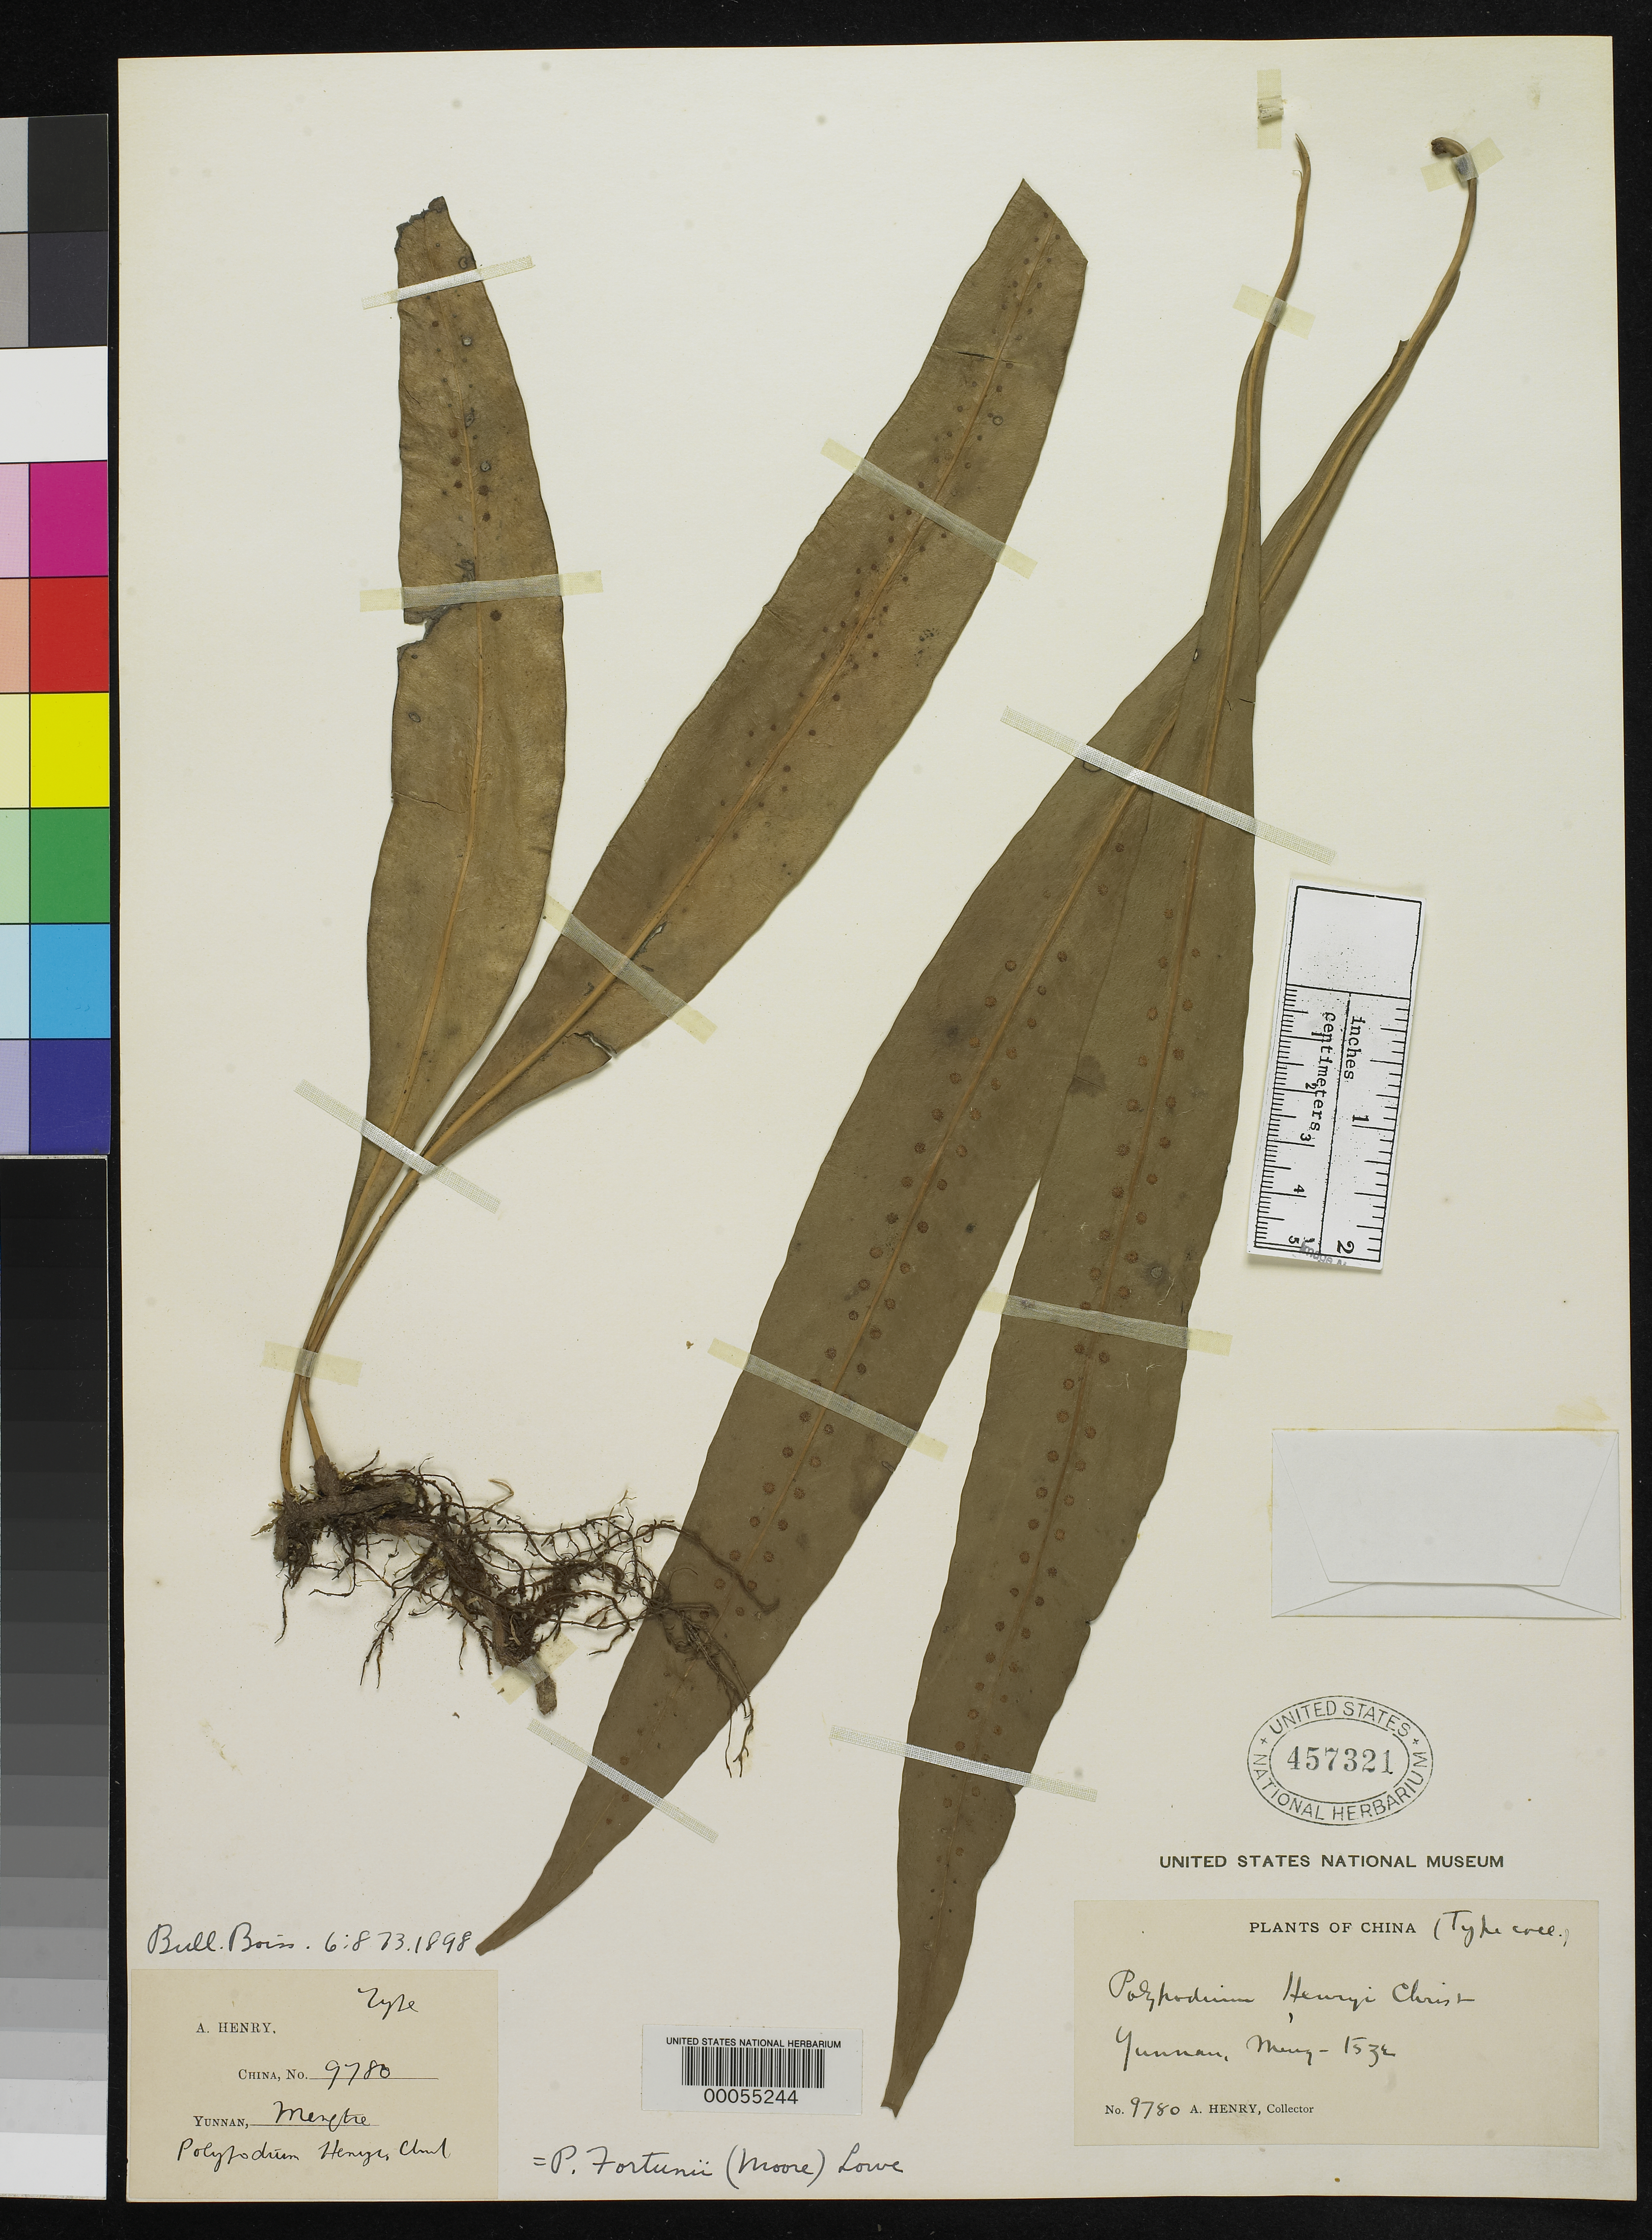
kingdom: Plantae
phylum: Tracheophyta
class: Polypodiopsida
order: Polypodiales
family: Polypodiaceae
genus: Polypodium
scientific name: Polypodium henryi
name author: Christ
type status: Type Collection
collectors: A. Henry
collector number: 9780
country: China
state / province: Yunnan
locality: Yunnan, Mengtze.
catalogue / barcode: US 457321